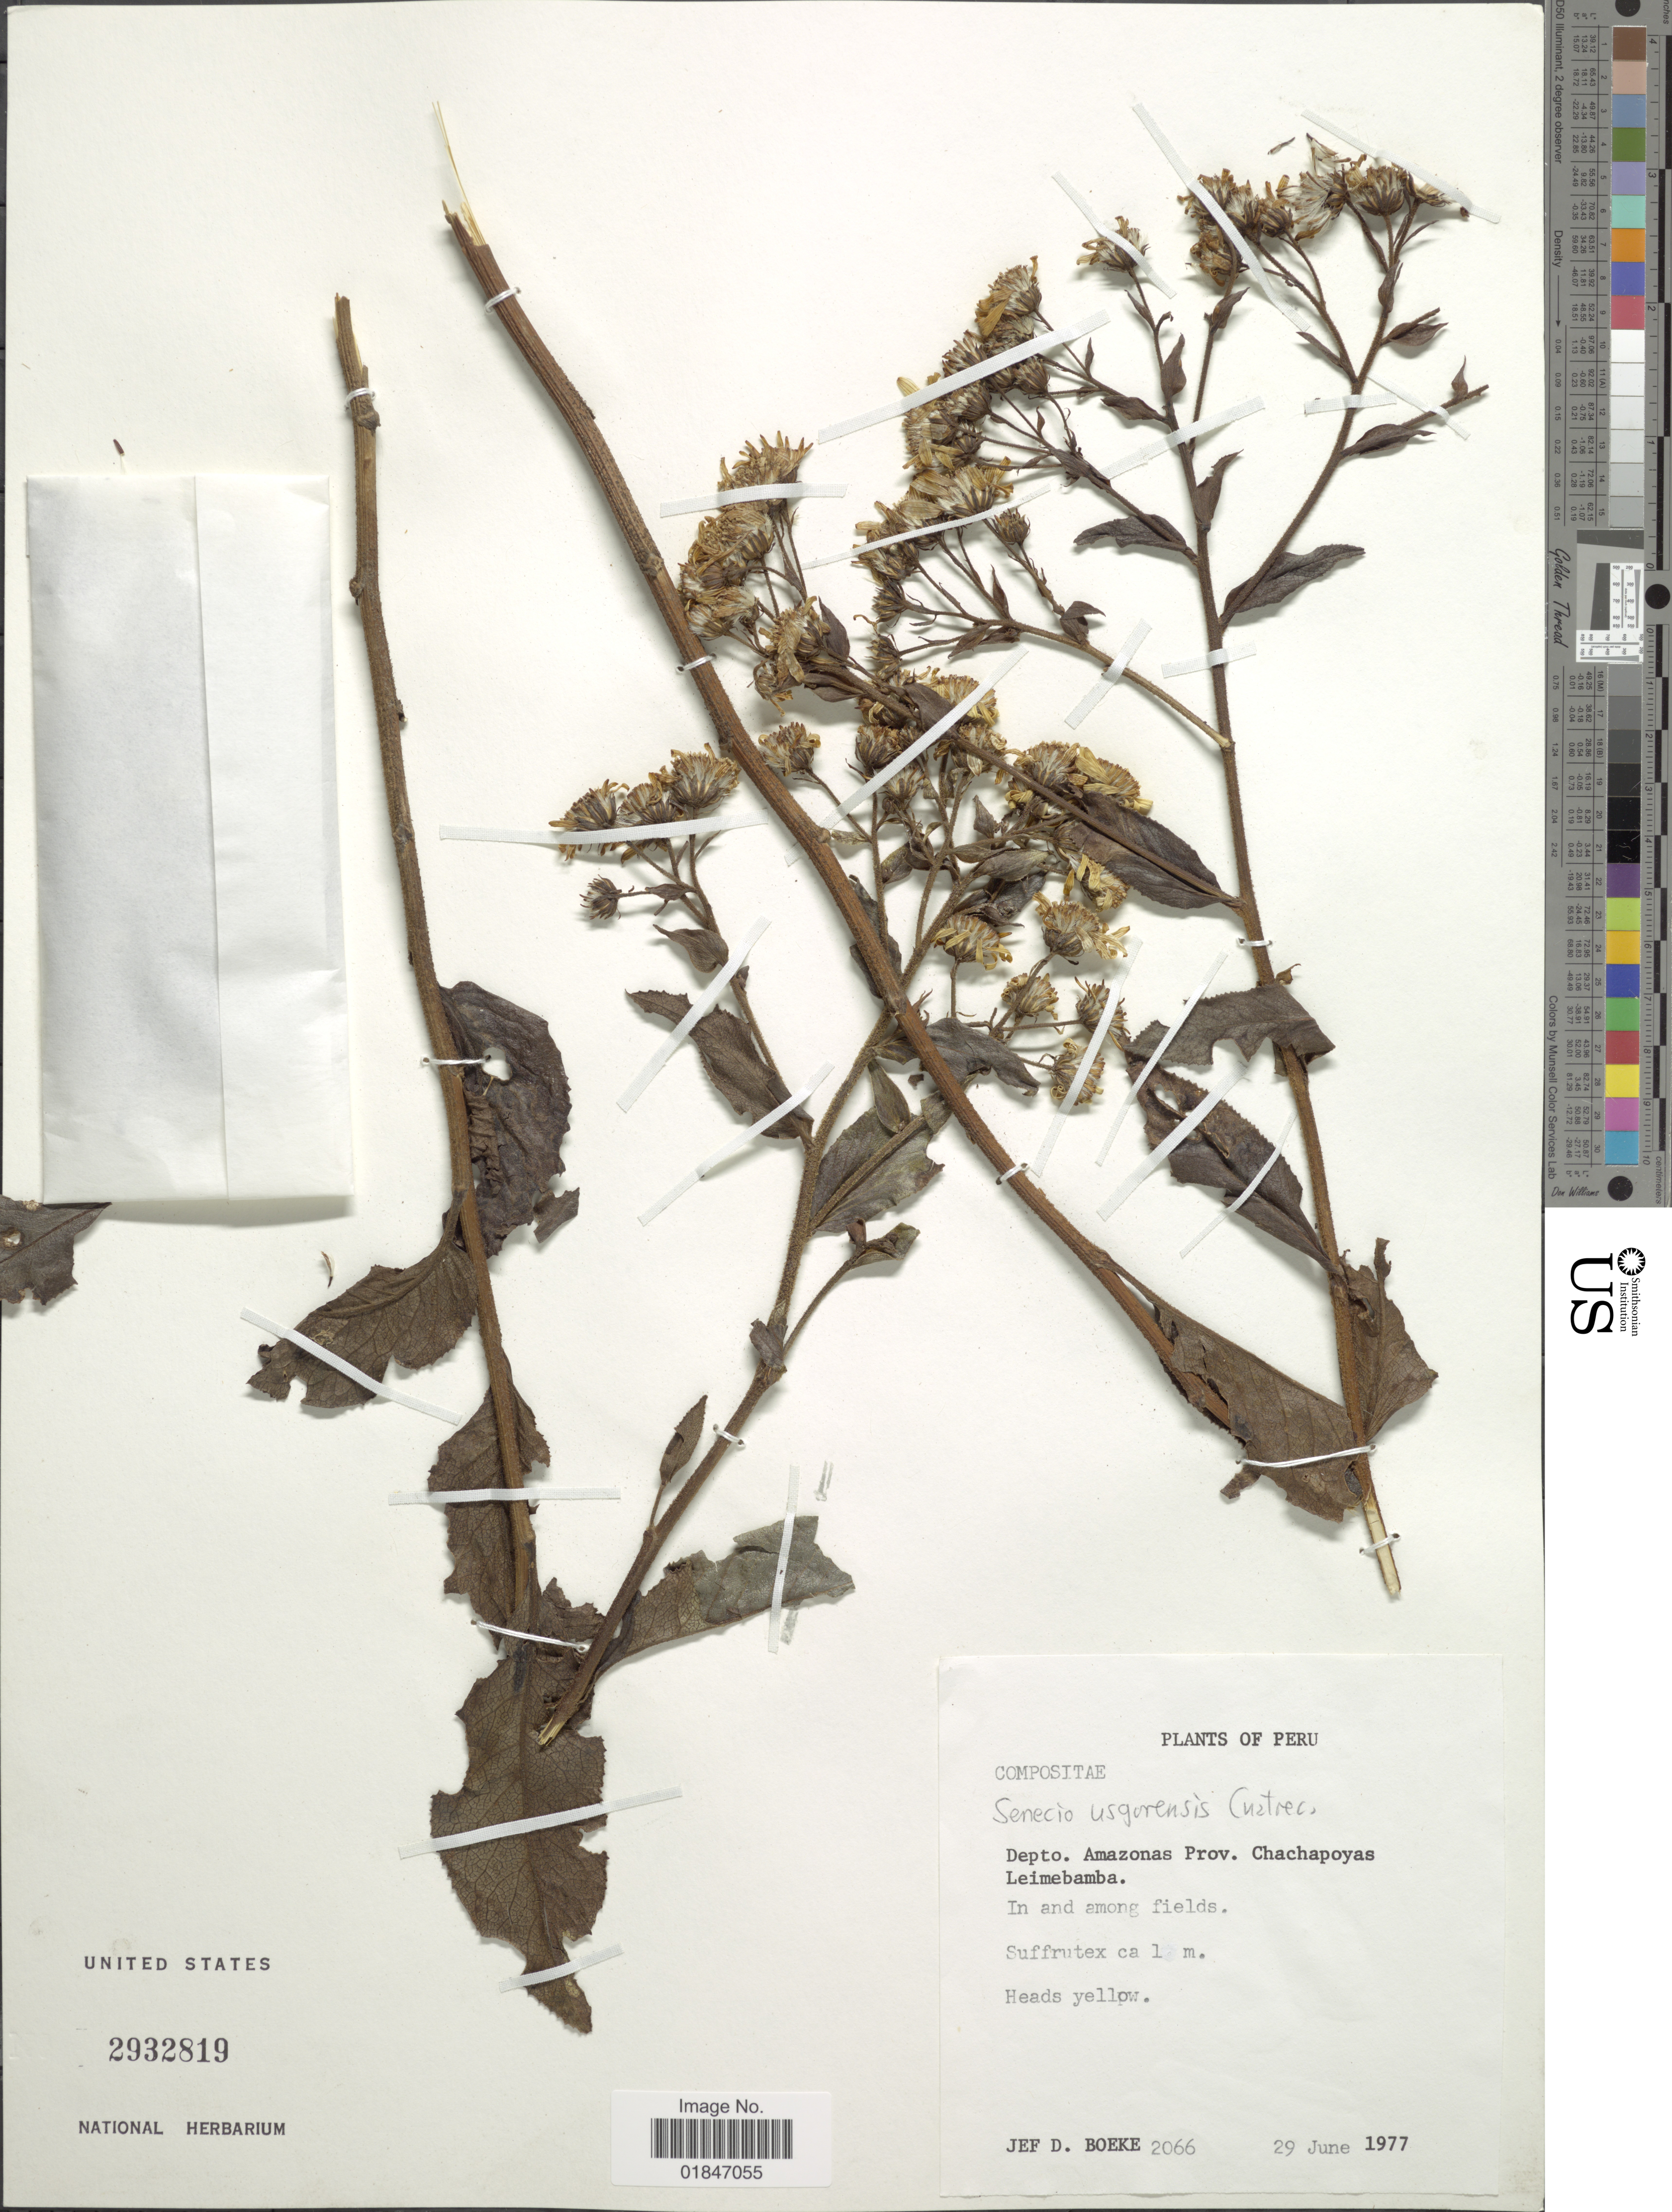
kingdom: Plantae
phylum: Tracheophyta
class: Magnoliopsida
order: Asterales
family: Asteraceae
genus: Dendrophorbium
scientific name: Dendrophorbium usgorense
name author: (Cuatrec.) C. Jeffrey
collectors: J. D. Boeke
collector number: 2066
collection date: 1977-06-29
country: Peru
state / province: Amazonas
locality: Depto. Amazonas Prov. Chachapoyas. Leimebamba.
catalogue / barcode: US 2932819